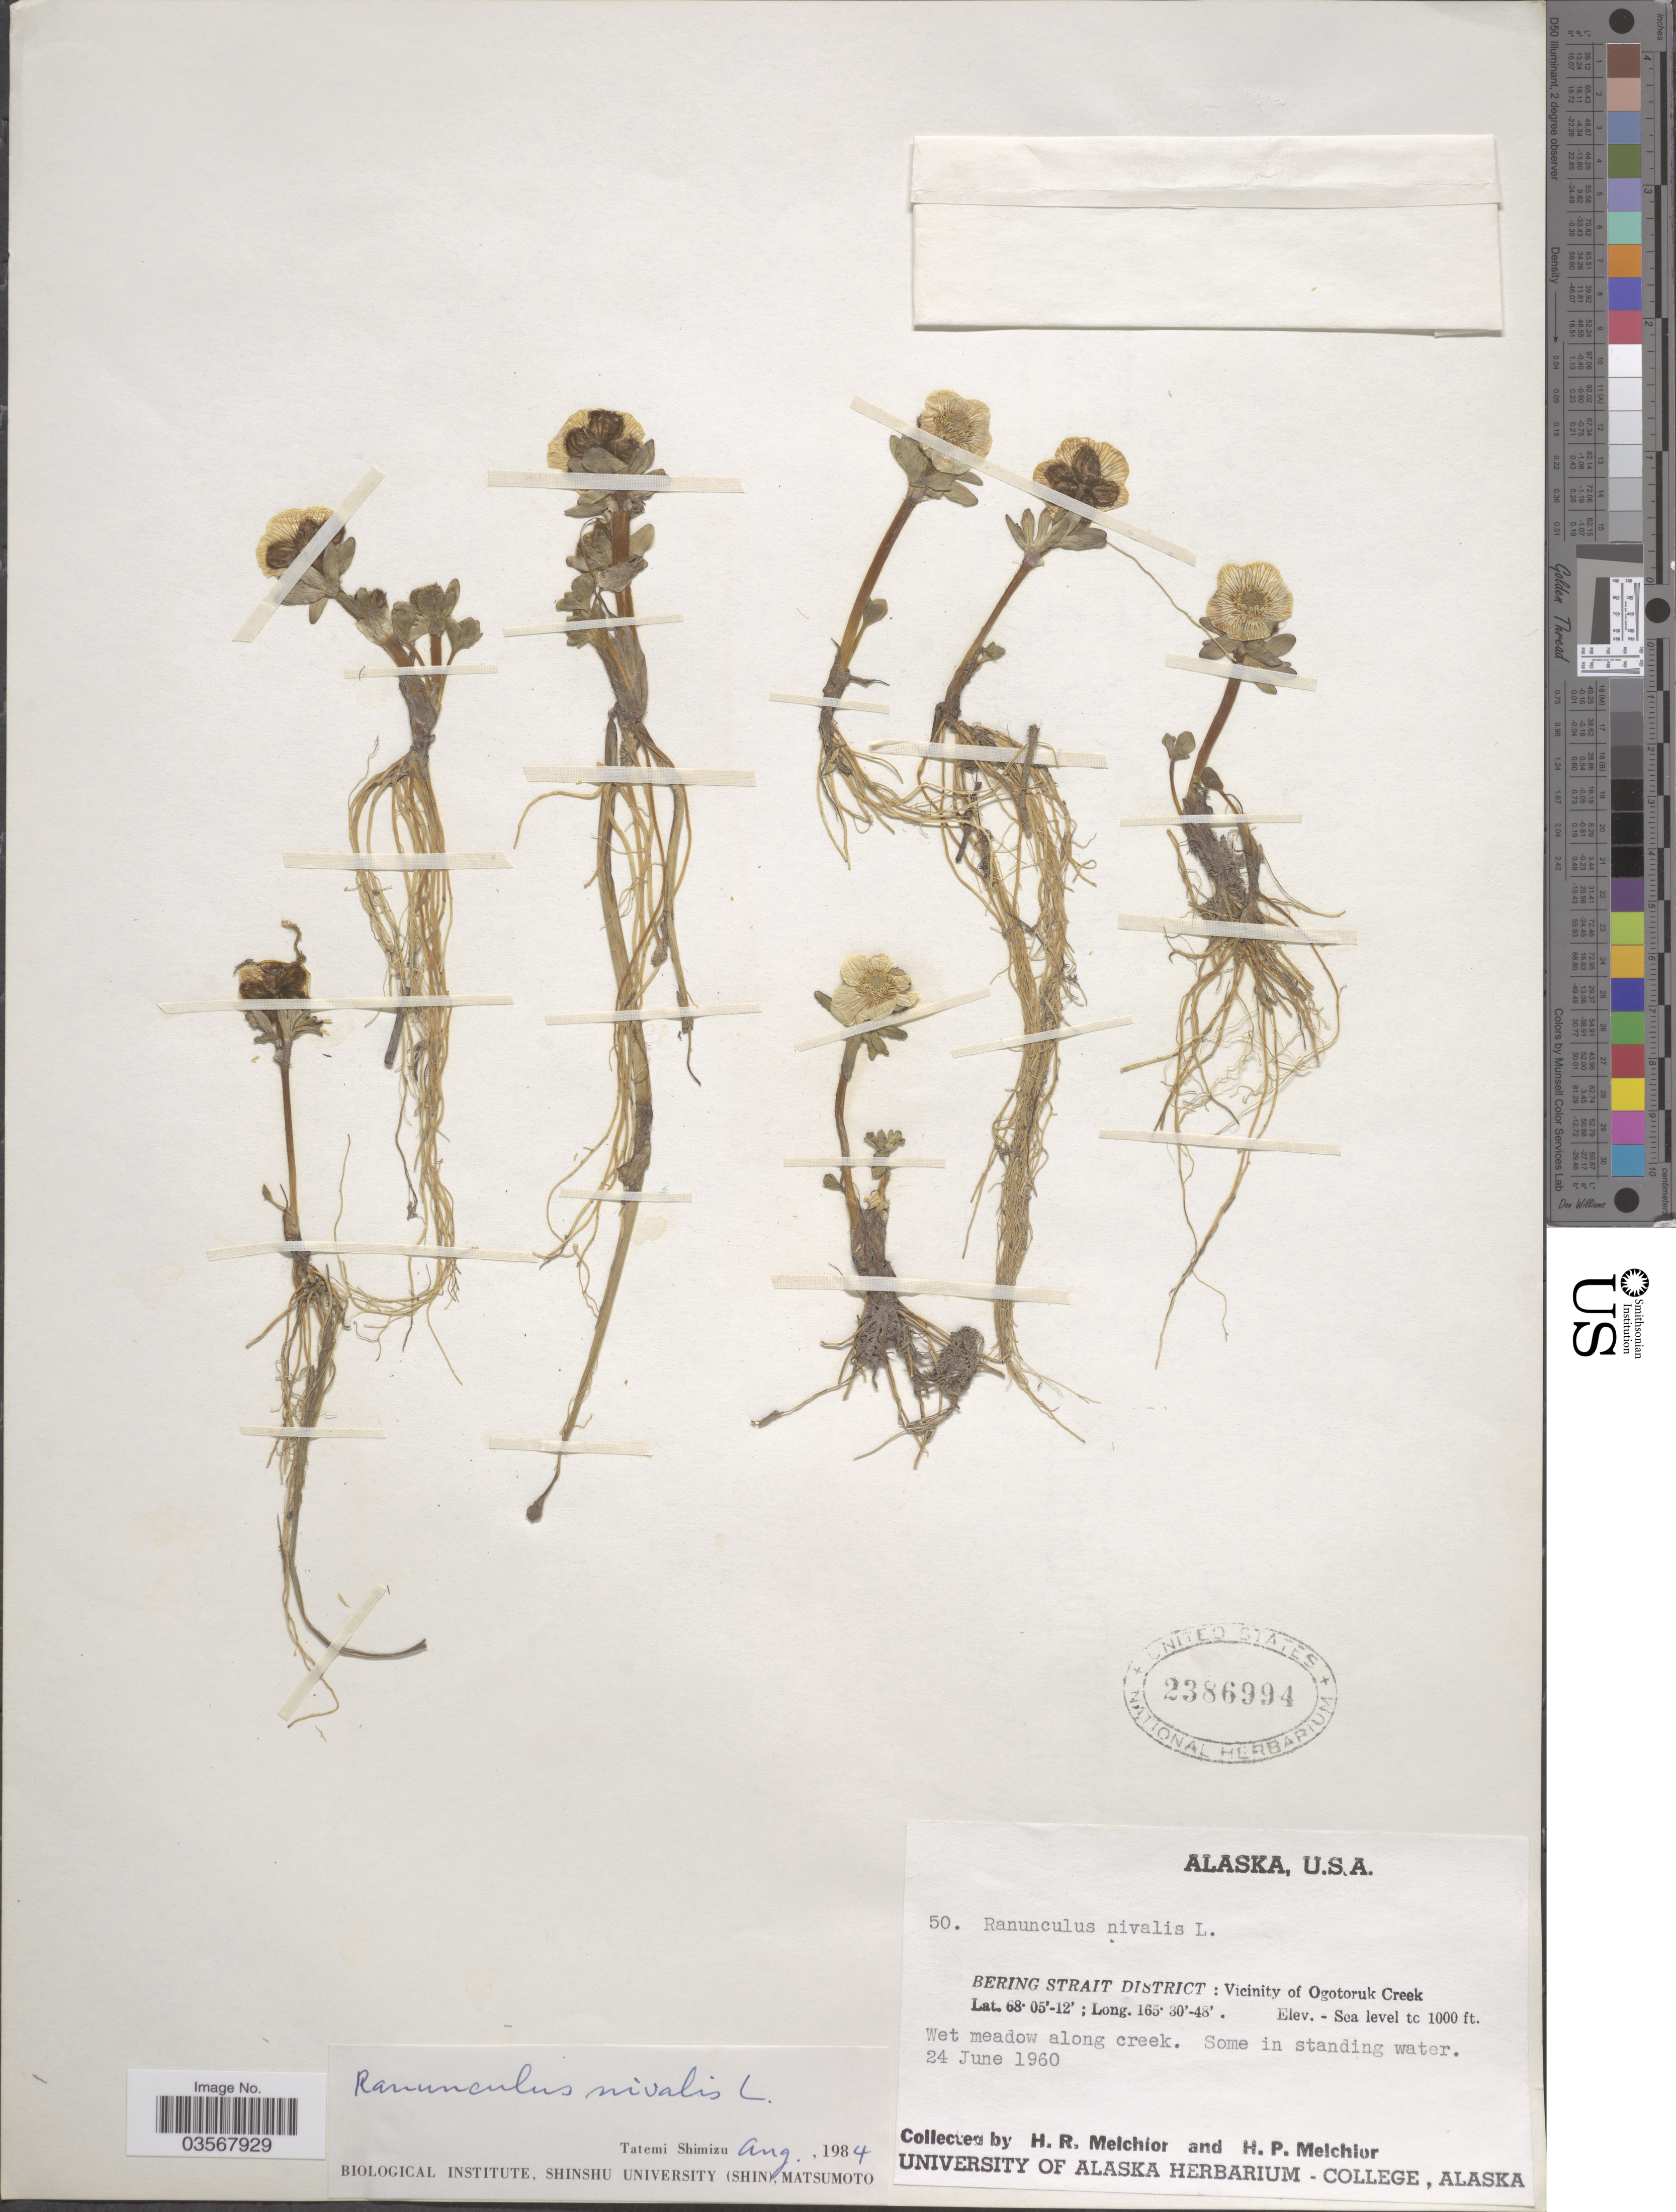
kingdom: Plantae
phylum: Tracheophyta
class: Magnoliopsida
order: Ranunculales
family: Ranunculaceae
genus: Ranunculus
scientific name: Ranunculus nivalis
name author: L.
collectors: H. R. Melchior & H. P. Melchior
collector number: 50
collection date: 1960-06-24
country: United States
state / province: Alaska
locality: Bering Strait District: Vicinity of Ogotoruk Creek.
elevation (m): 0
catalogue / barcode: US 2386994